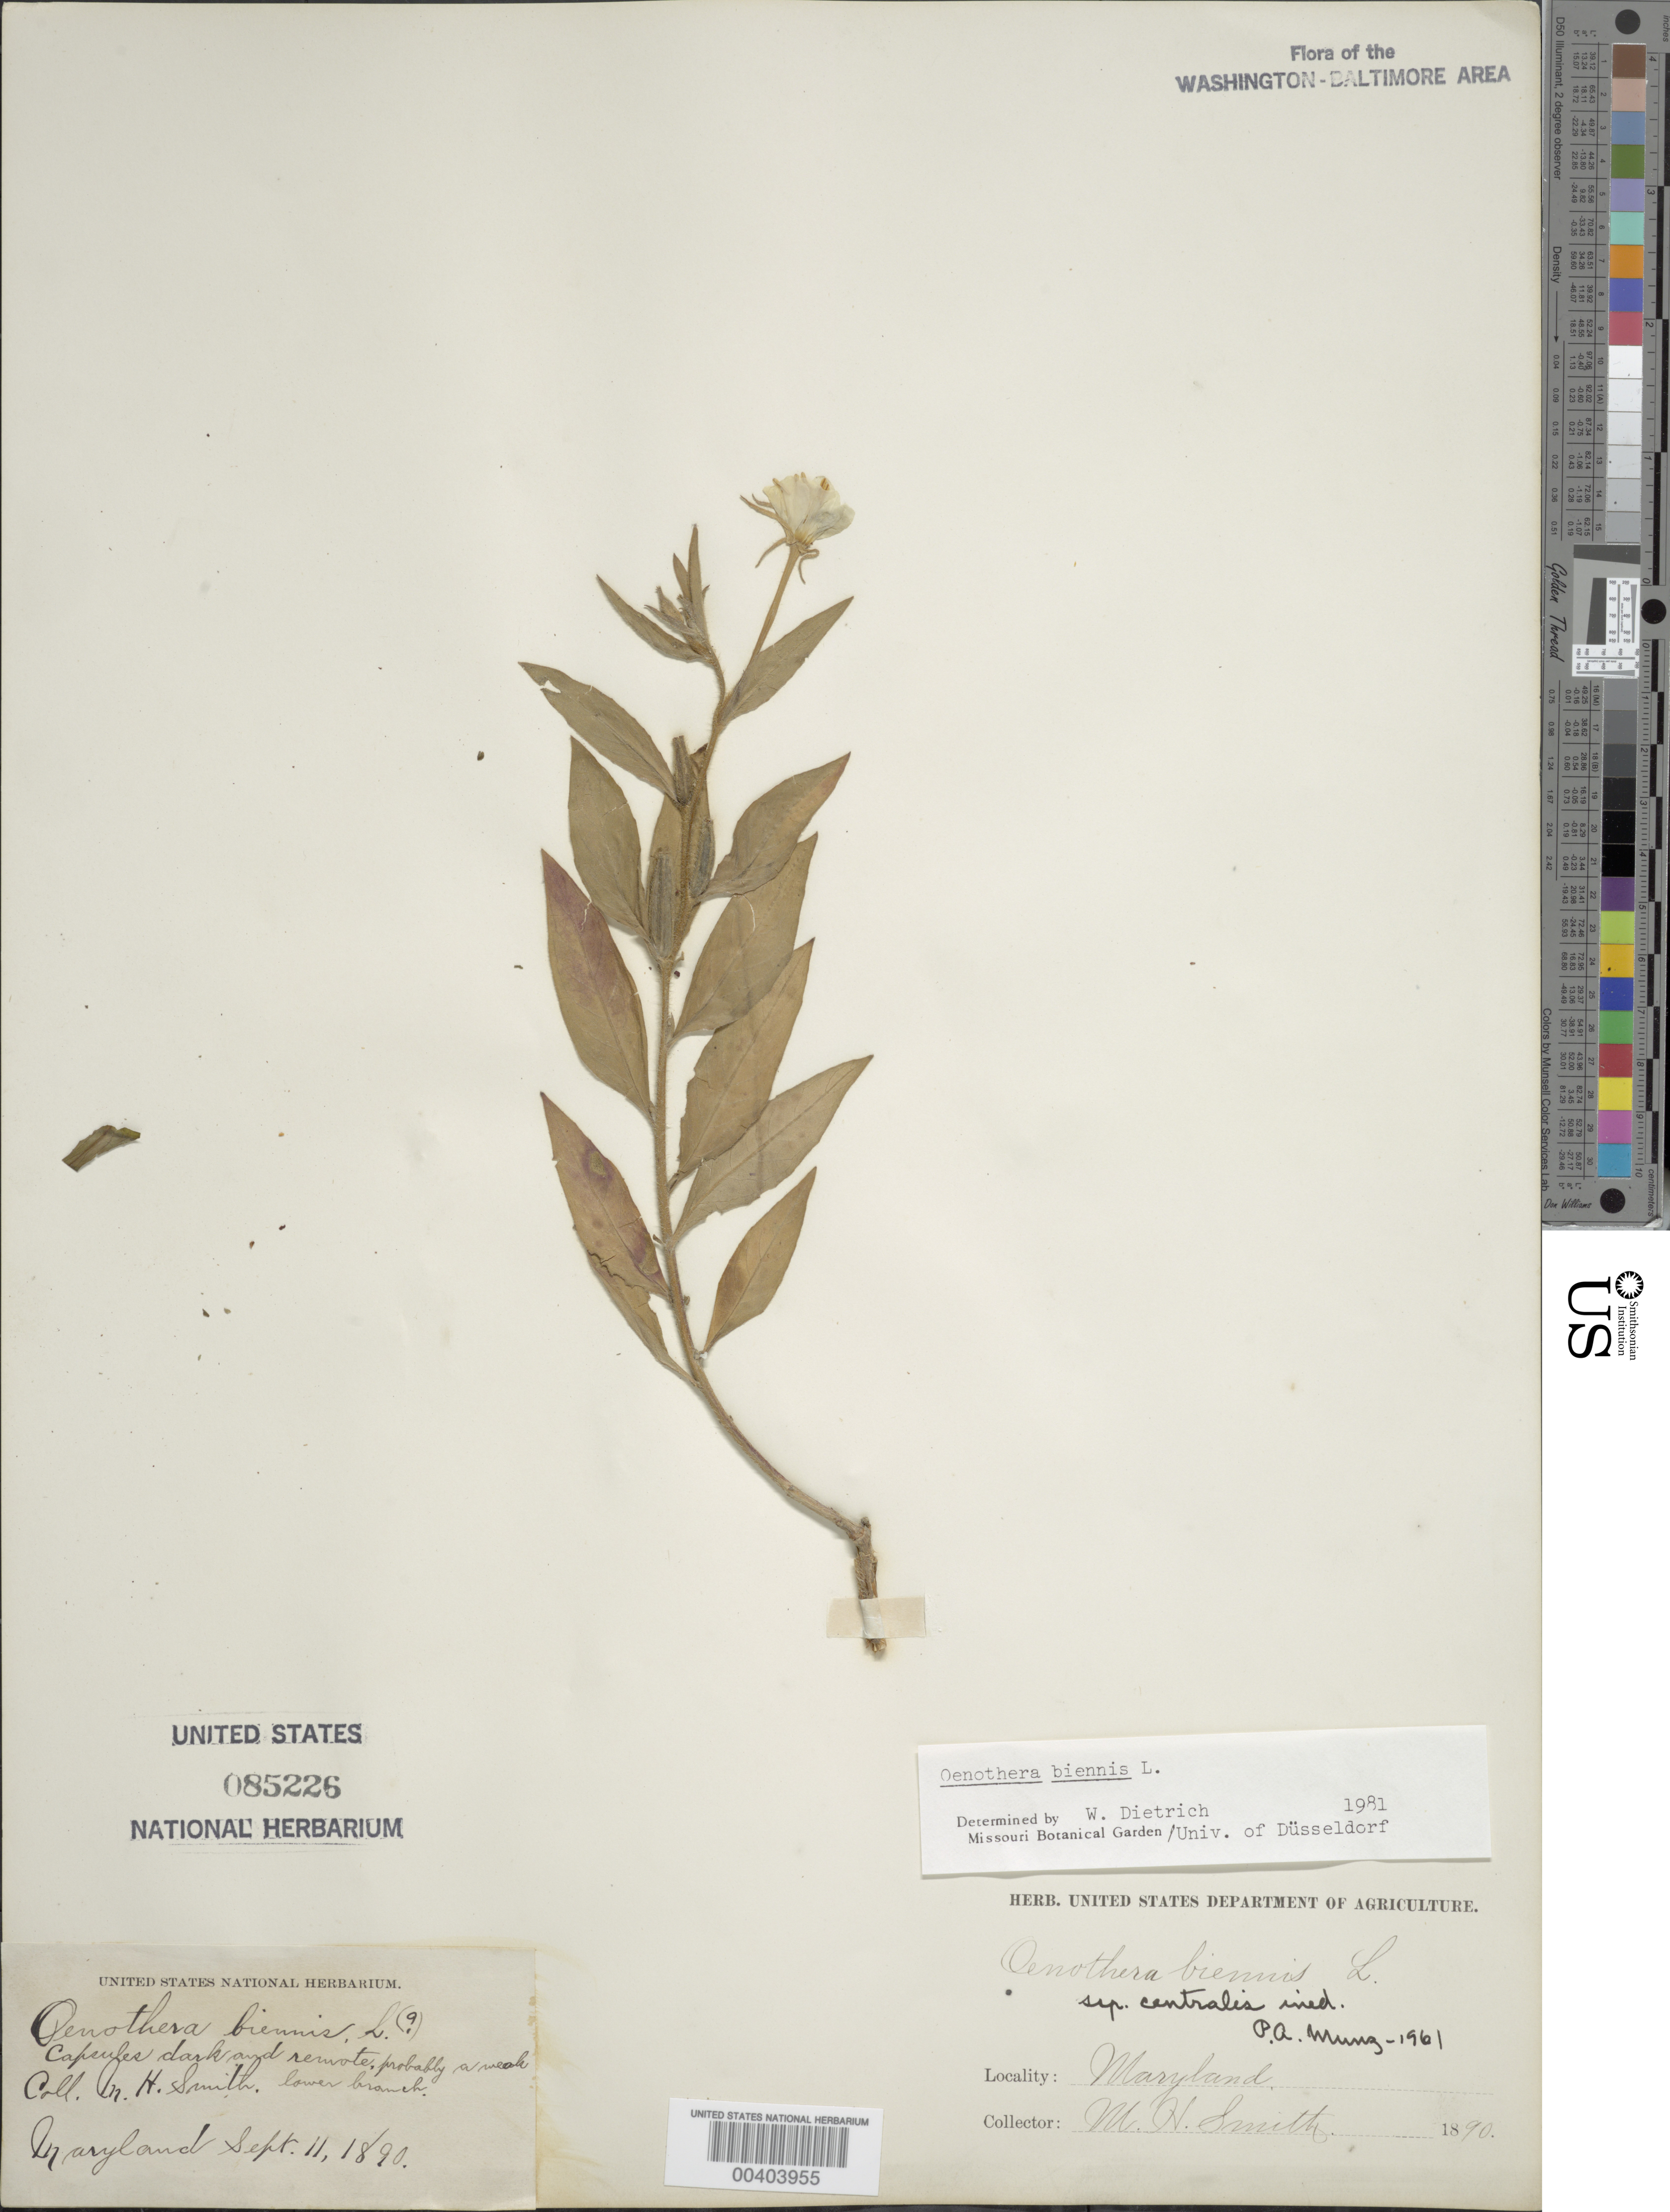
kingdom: Plantae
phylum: Tracheophyta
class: Magnoliopsida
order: Myrtales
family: Onagraceae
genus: Oenothera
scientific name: Oenothera biennis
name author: L.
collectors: M. H. Smith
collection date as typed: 11 Sep 1890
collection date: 1890-09-11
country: United States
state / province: Maryland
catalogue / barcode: US 85226